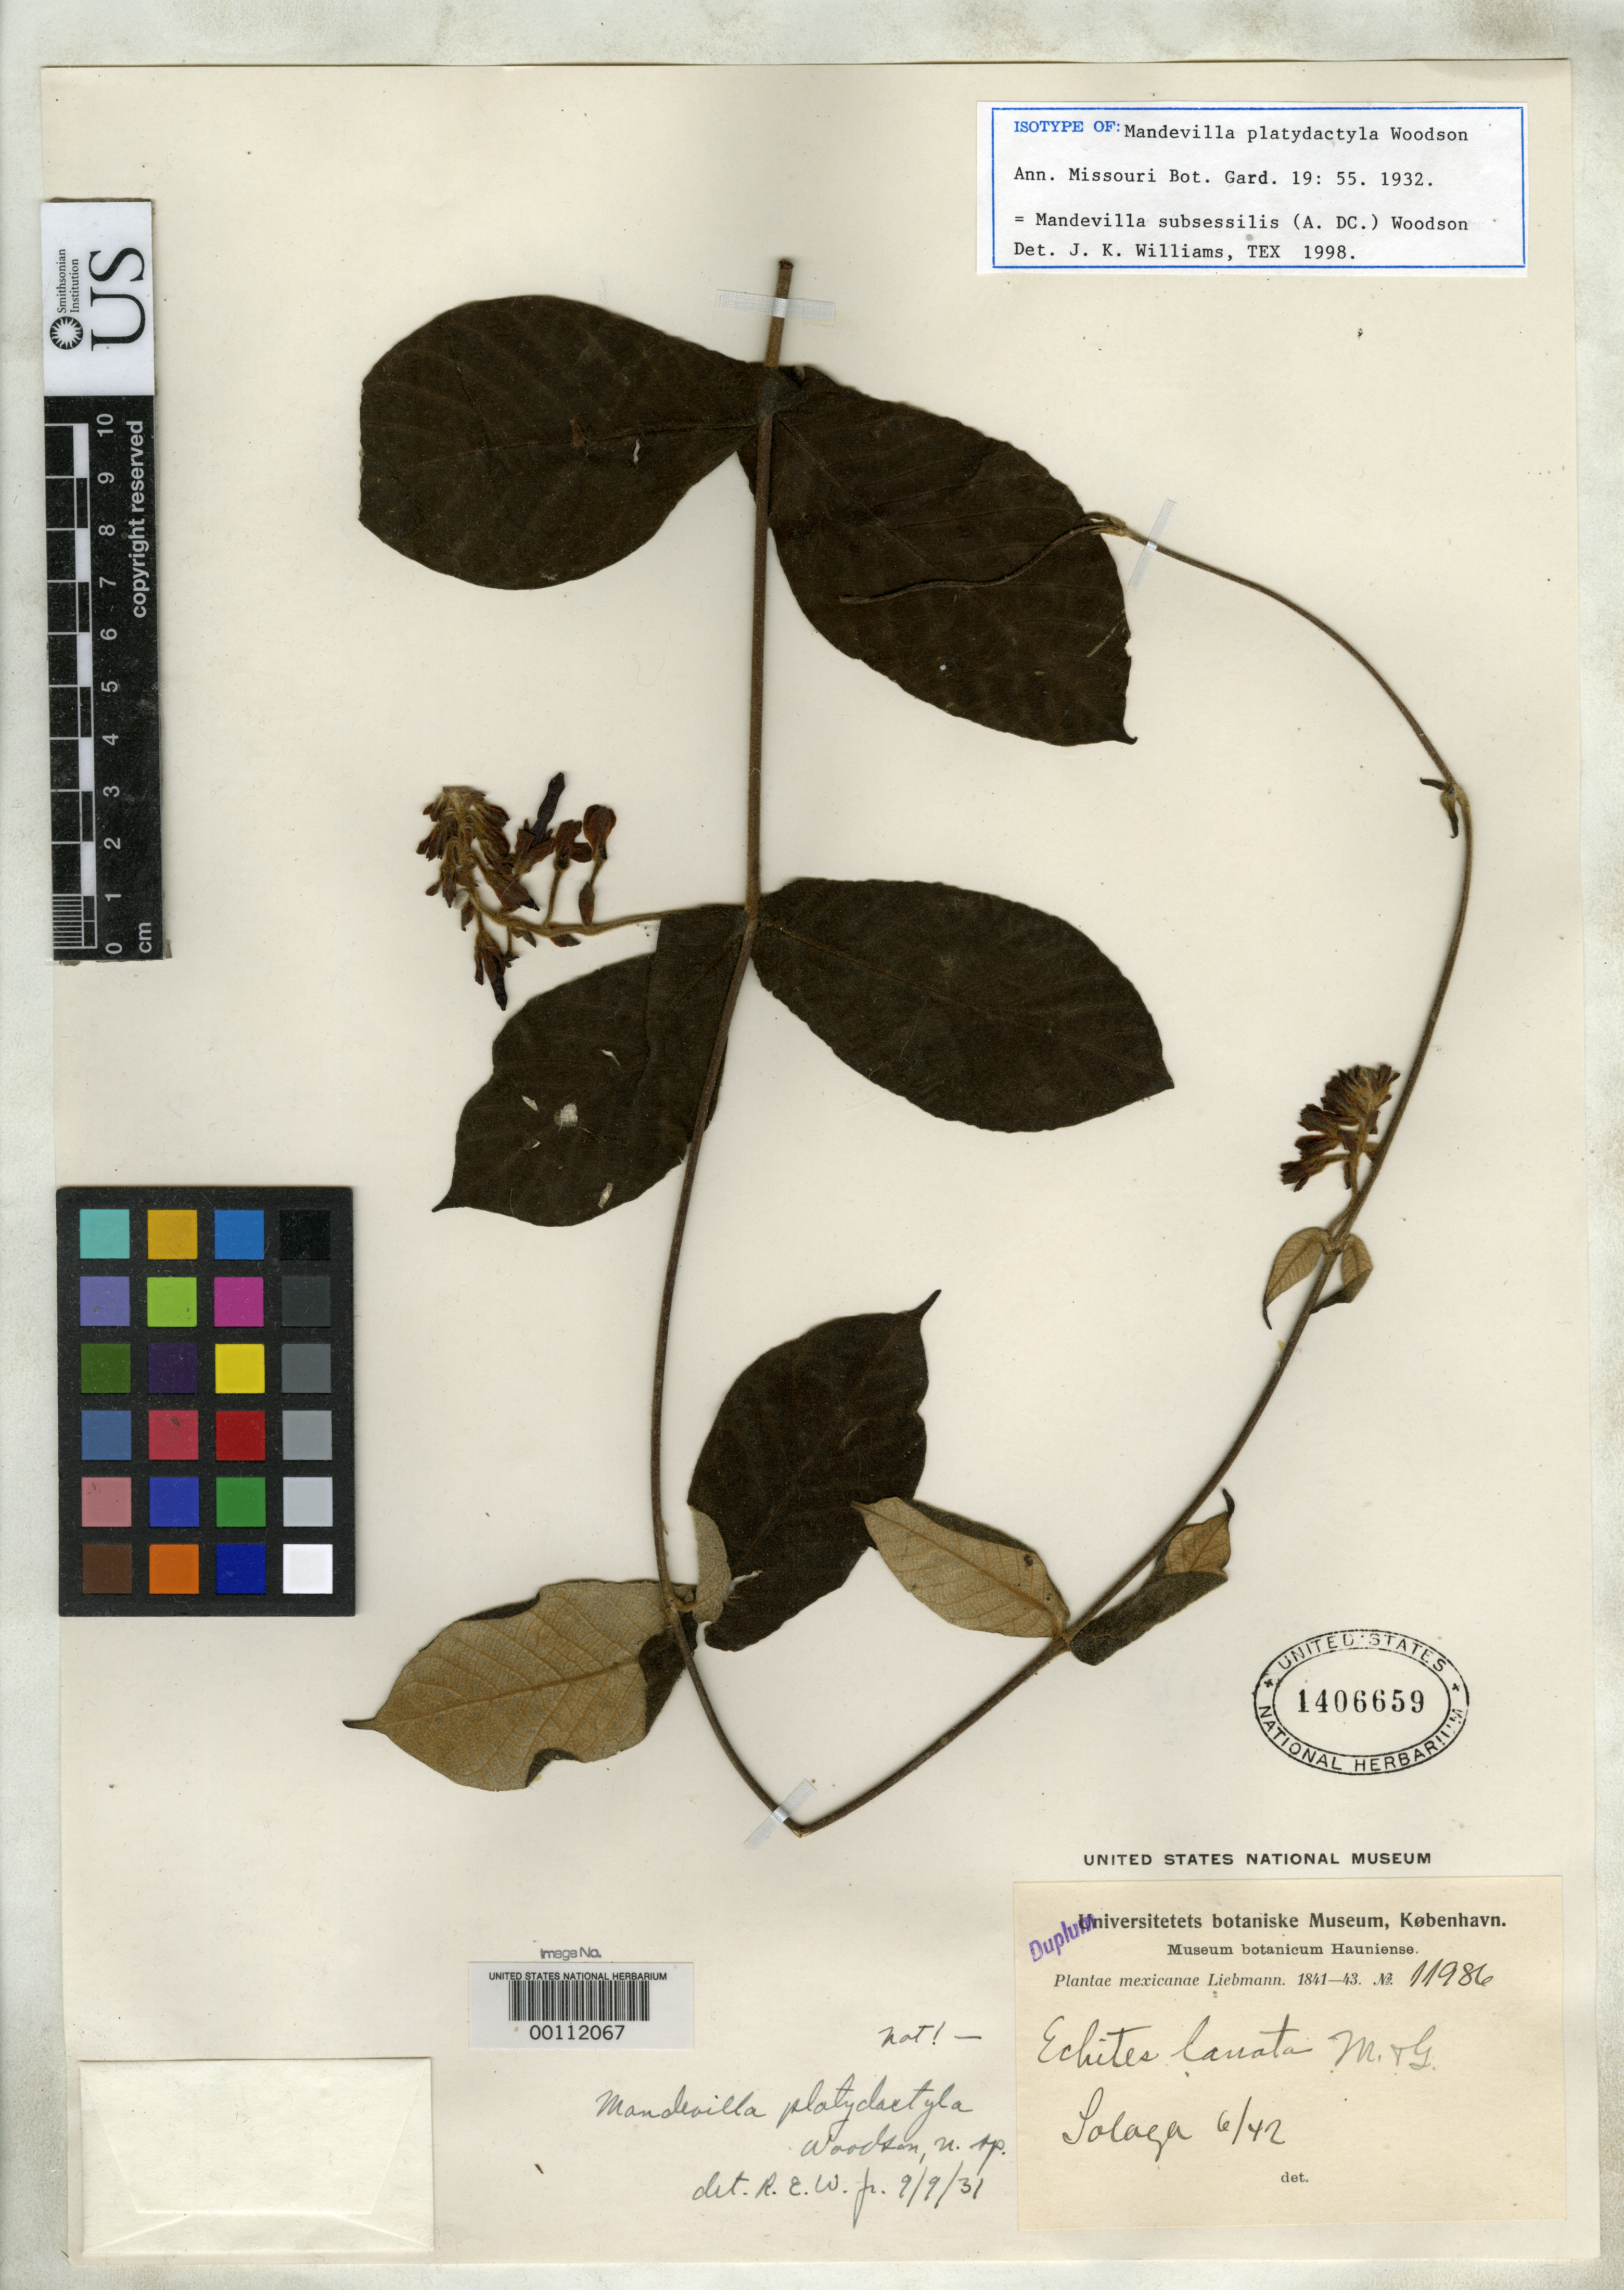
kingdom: Plantae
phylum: Tracheophyta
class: Magnoliopsida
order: Gentianales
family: Apocynaceae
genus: Mandevilla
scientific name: Mandevilla platydactyla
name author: Woodson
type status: Isotype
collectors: F. M. Liebmann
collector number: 11986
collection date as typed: Jun 1842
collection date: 1842-06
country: Mexico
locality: Tolapa.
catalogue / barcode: US 1406659